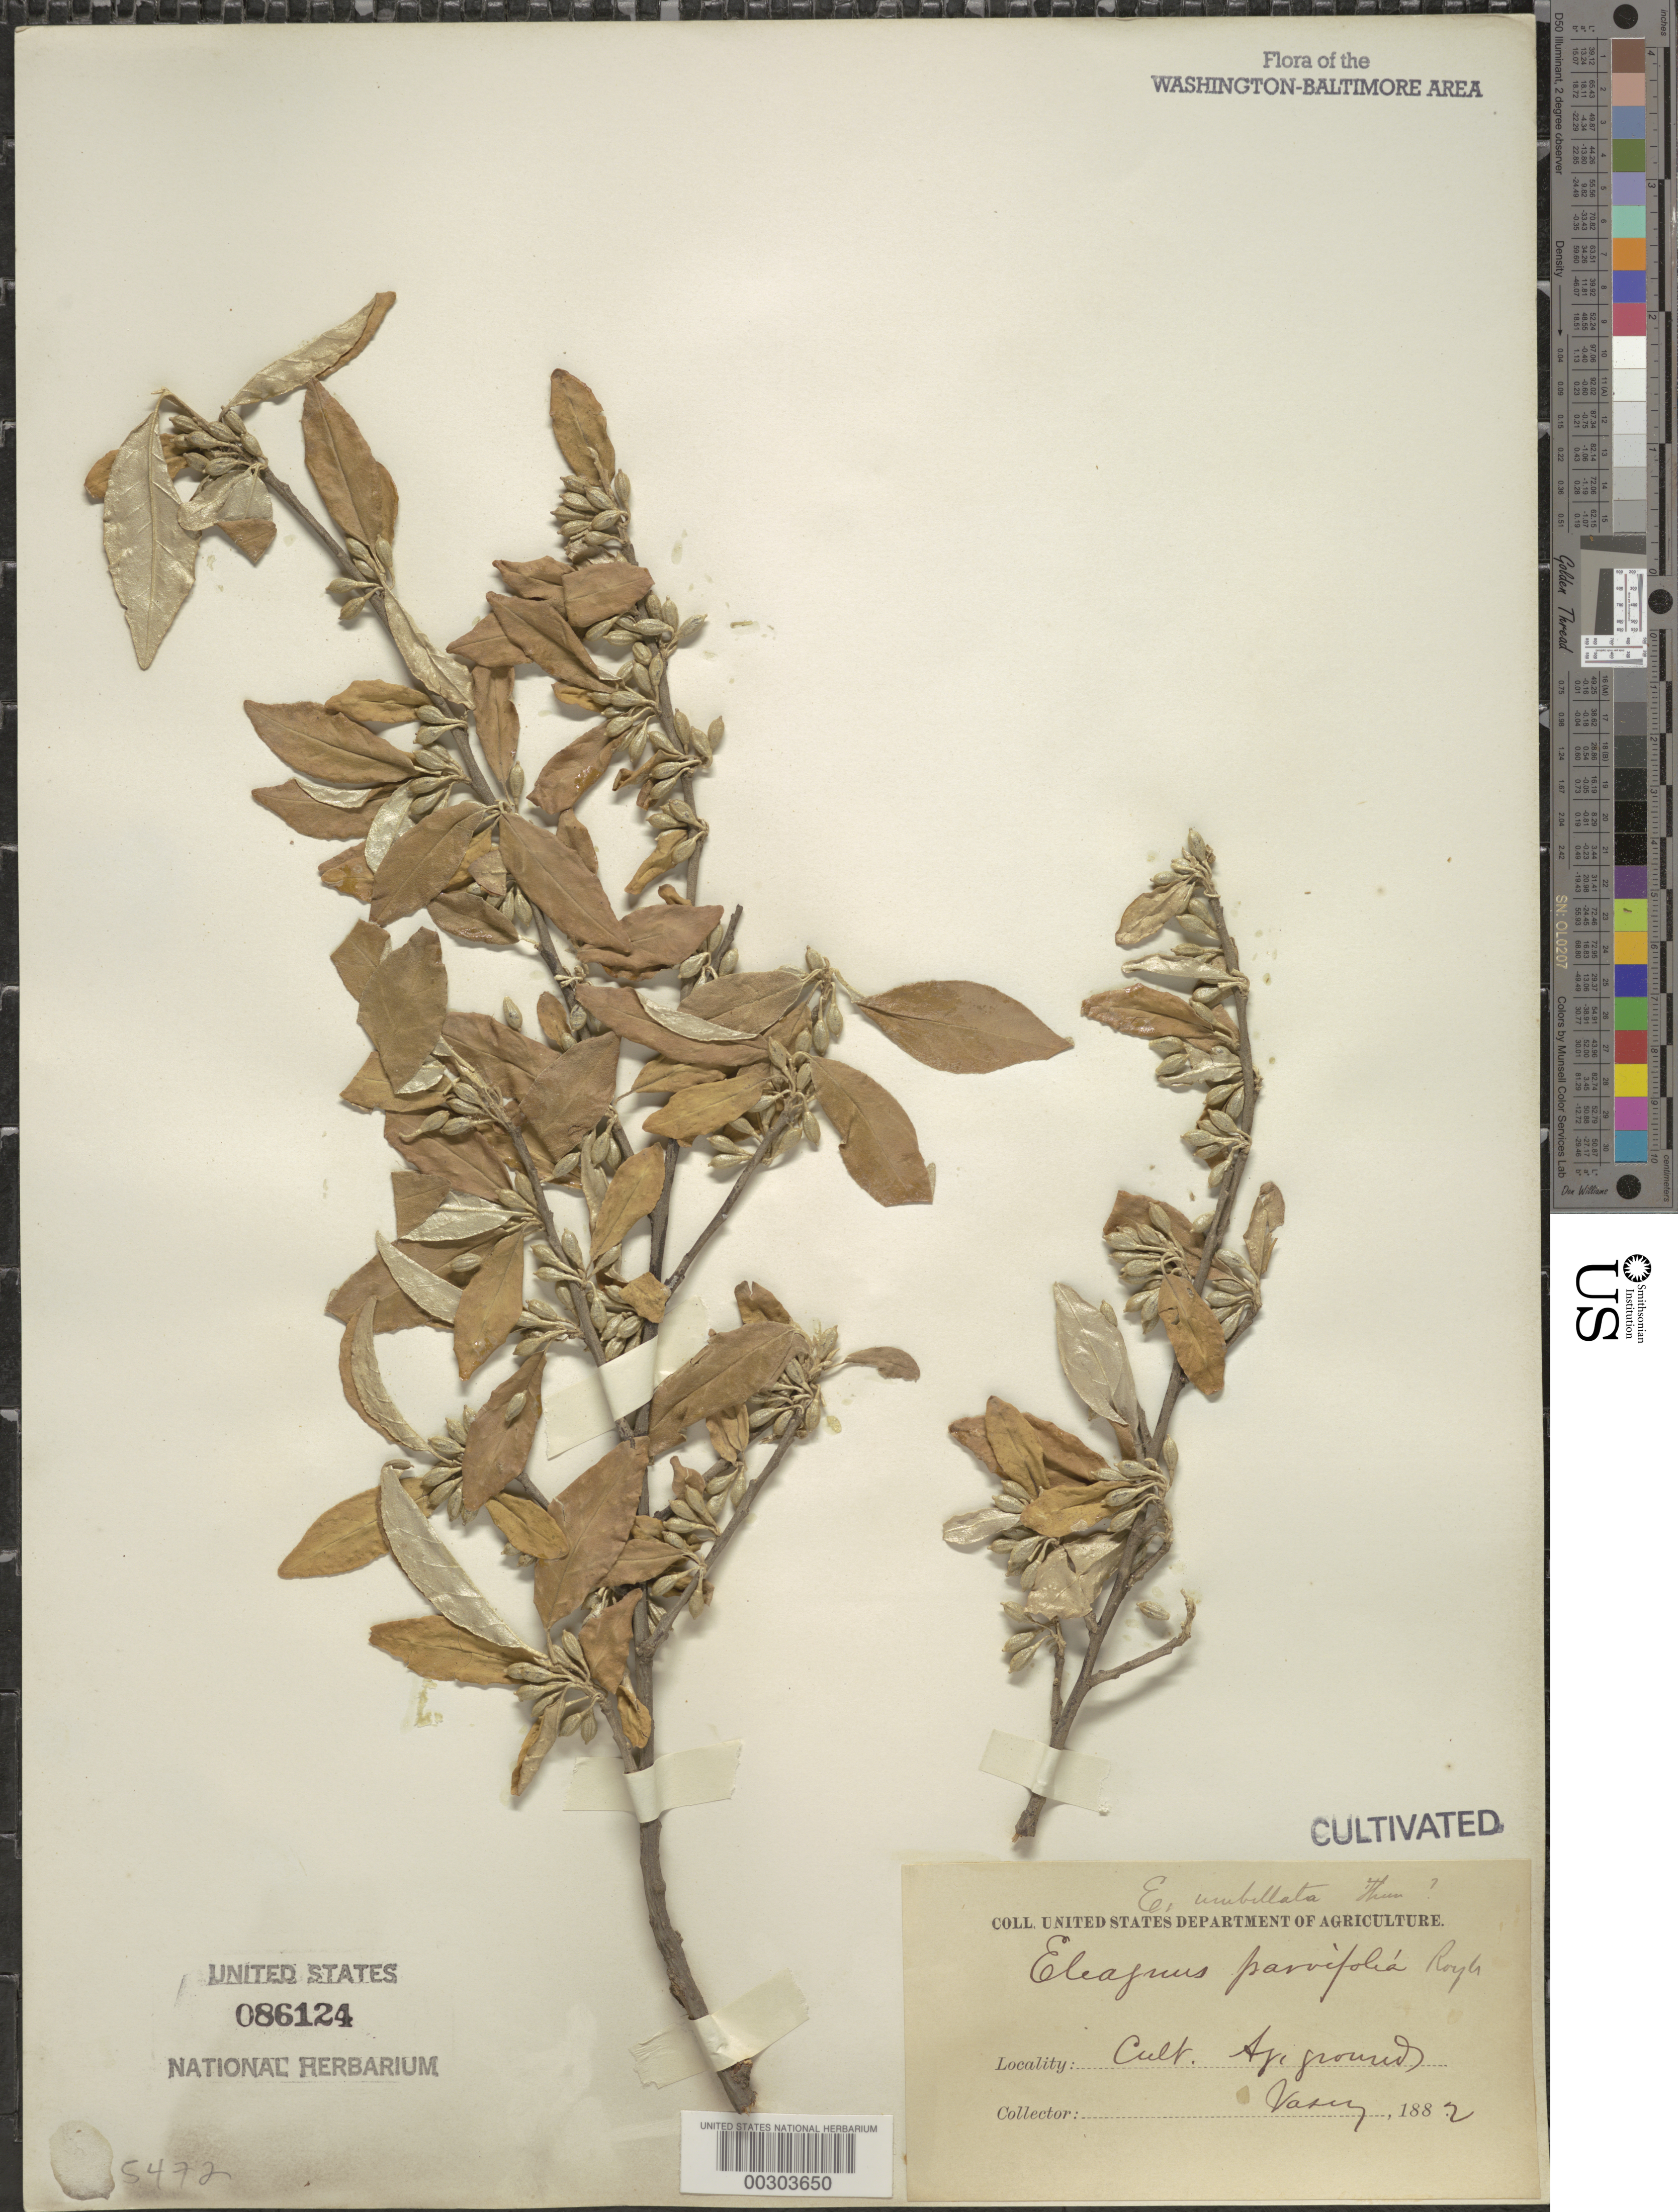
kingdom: Plantae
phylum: Tracheophyta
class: Magnoliopsida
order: Rosales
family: Elaeagnaceae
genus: Elaeagnus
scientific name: Elaeagnus umbellata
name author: Thunb.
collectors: G. R. Vasey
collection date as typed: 1882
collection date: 1882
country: United States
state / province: District of Columbia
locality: Department of Agriculture Grounds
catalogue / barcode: US 86124